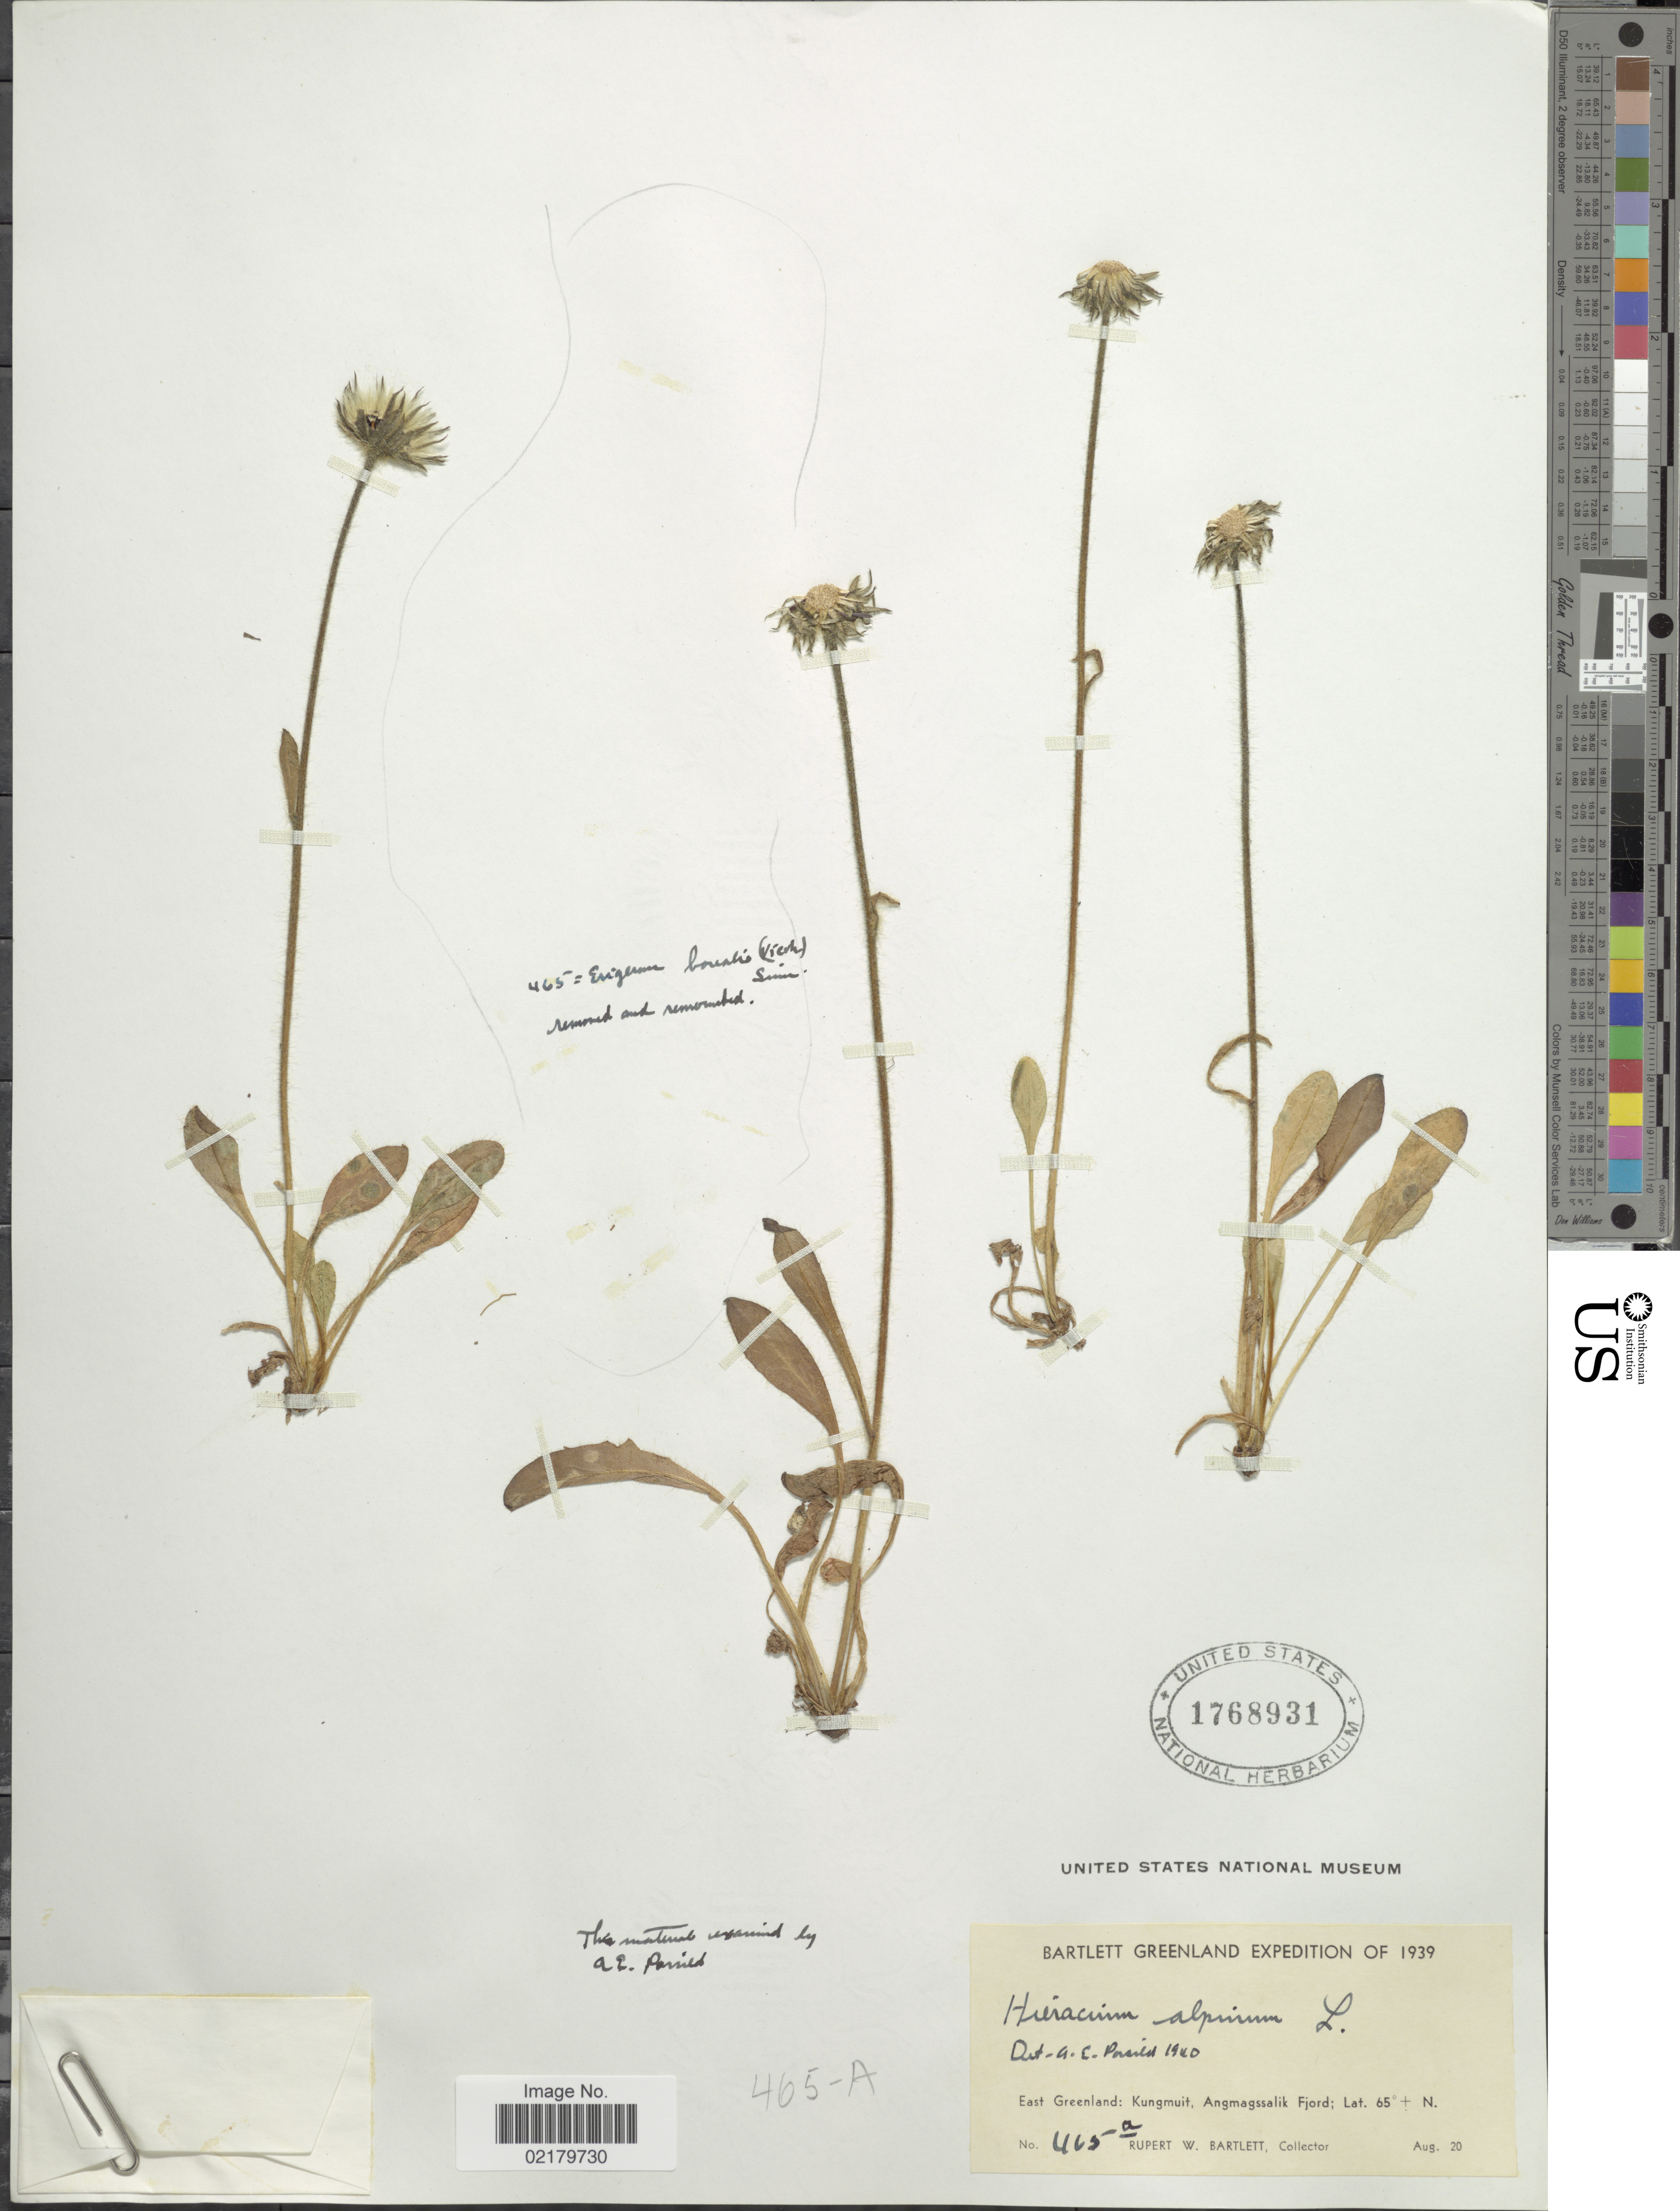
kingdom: Plantae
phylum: Tracheophyta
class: Magnoliopsida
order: Asterales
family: Asteraceae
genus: Hieracium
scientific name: Hieracium alpinum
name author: L.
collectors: R. W. Bartlett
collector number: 465a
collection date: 1939-08-20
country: Greenland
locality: East Greenland: Kungmuit, Angmagssalik Fjord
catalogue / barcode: US 1768931